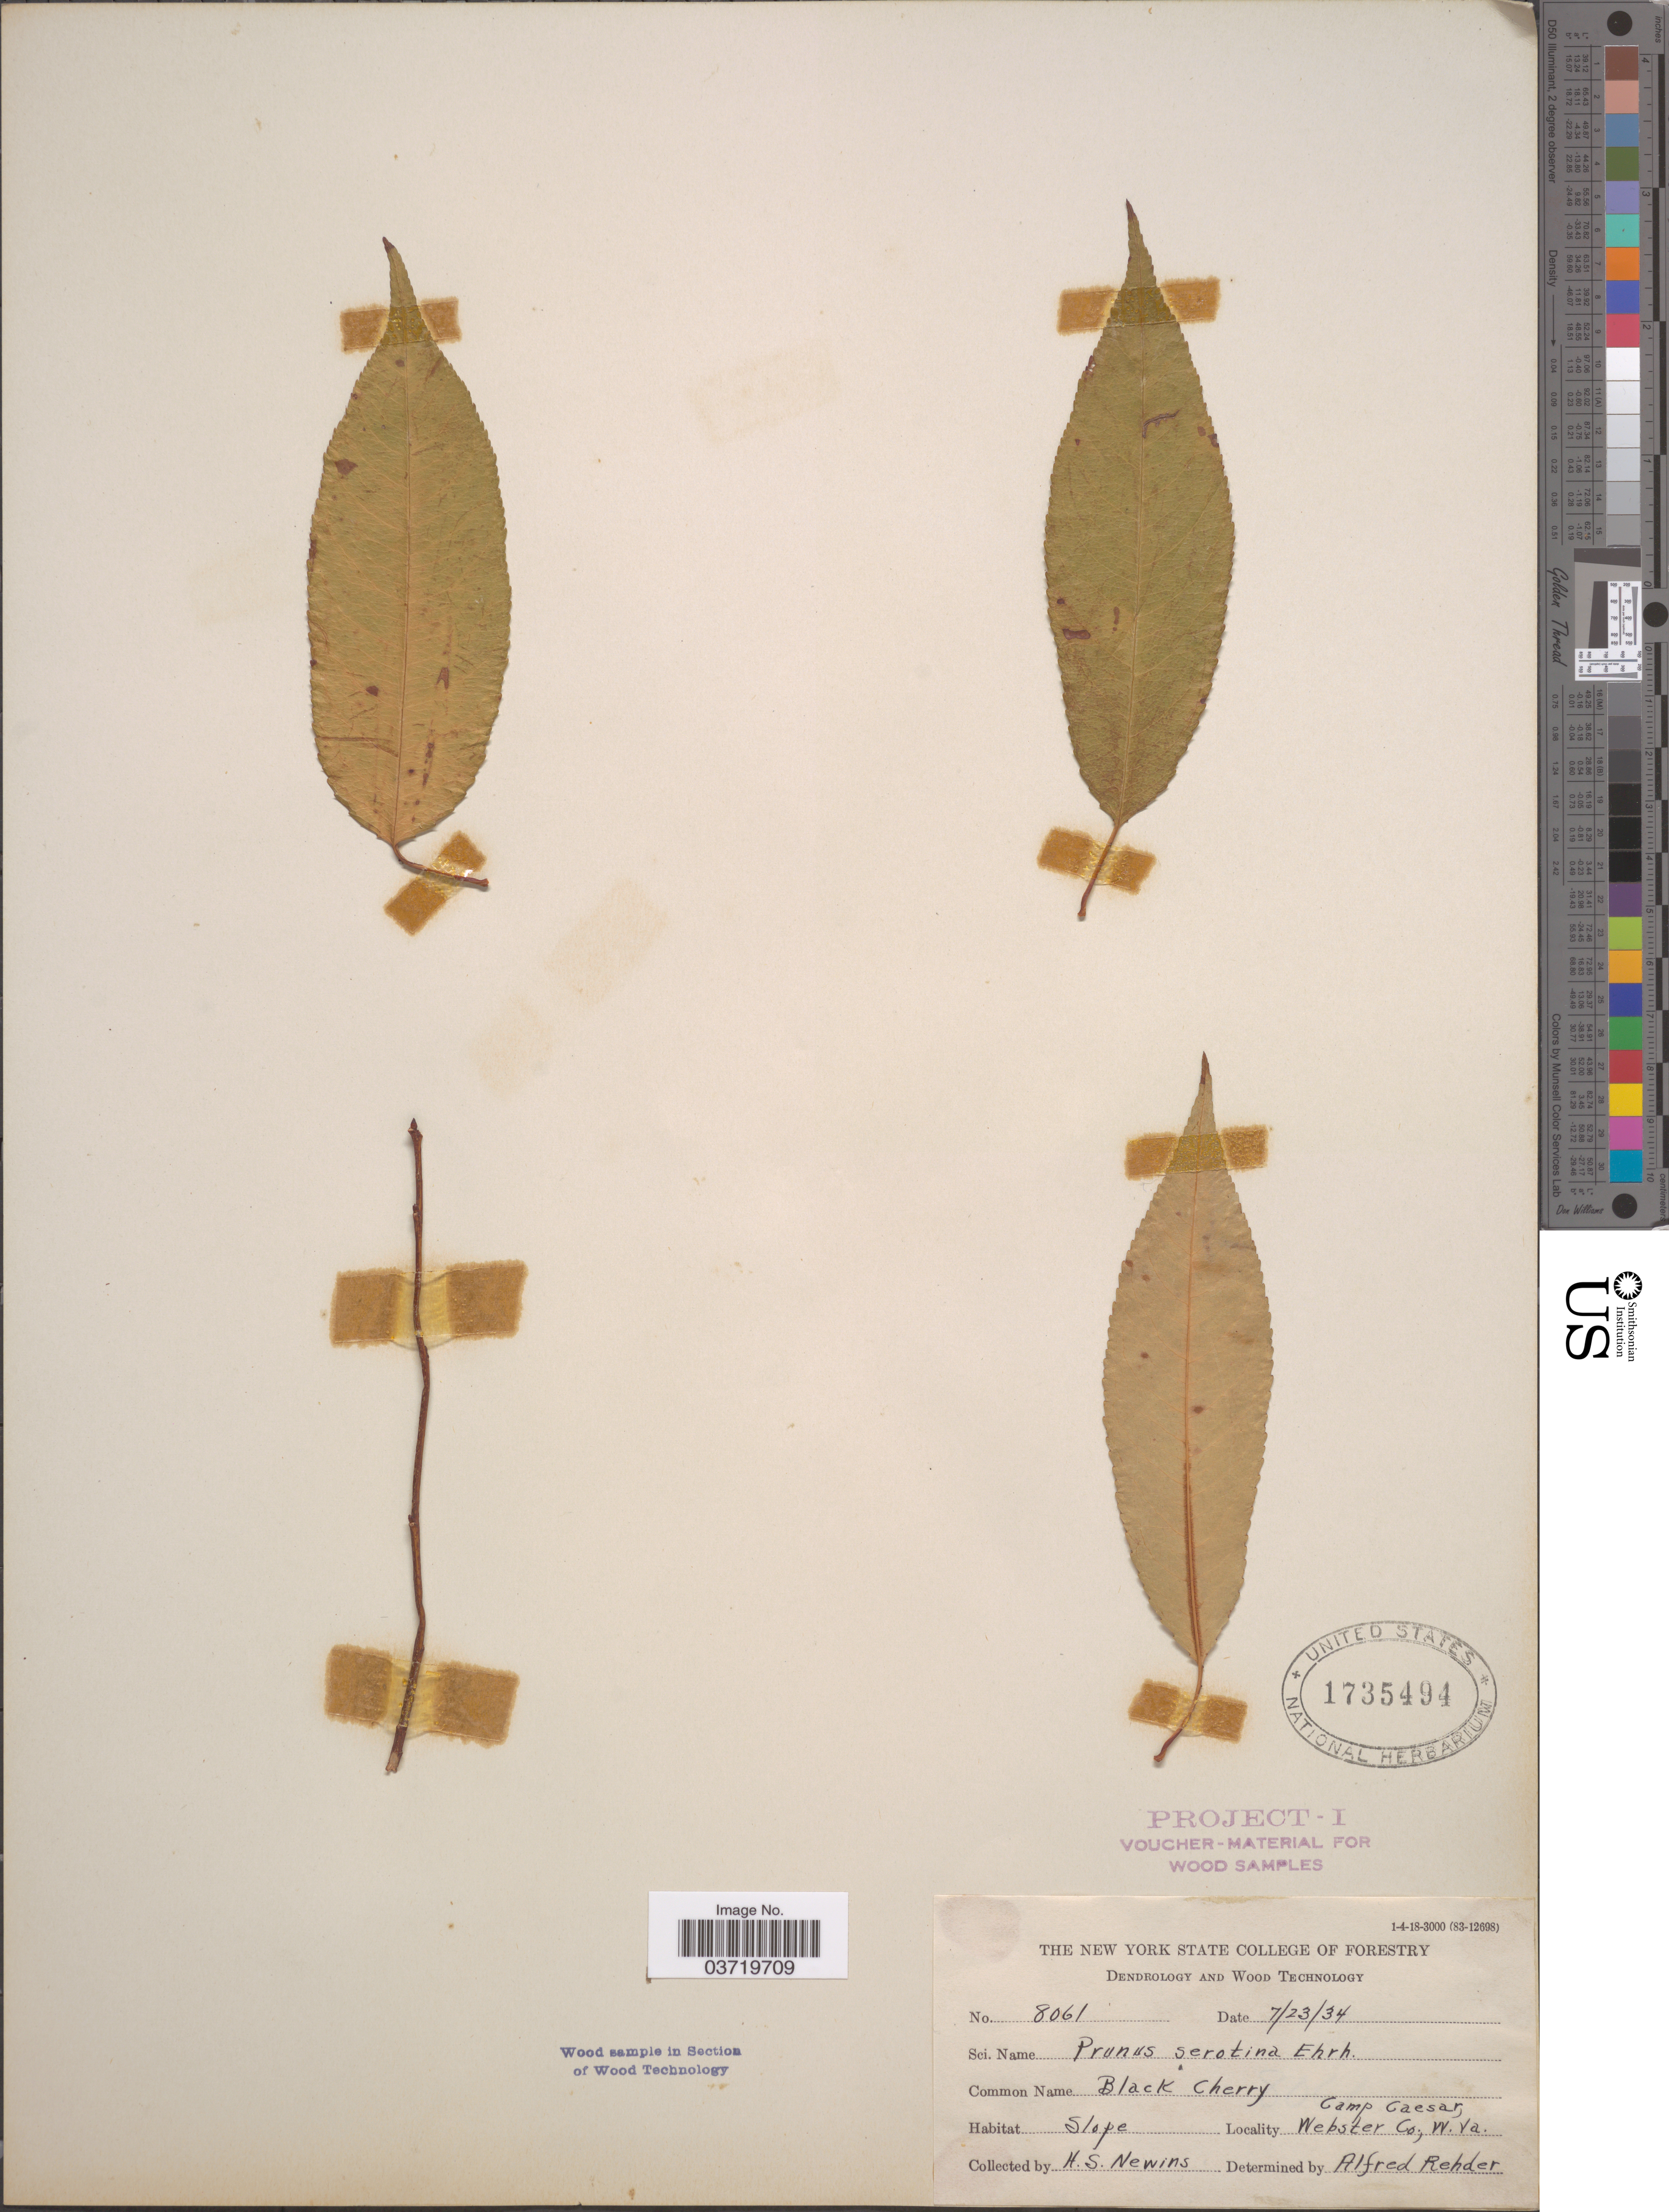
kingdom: Plantae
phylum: Tracheophyta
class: Magnoliopsida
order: Rosales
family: Rosaceae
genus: Prunus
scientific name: Prunus serotina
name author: Ehrh.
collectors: H. Newins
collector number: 8061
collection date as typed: Transcribed d/m/y: 23/7/34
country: United States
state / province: West Virginia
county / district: Webster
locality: Camp Caesar, Webster Co.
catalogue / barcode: US 1735494